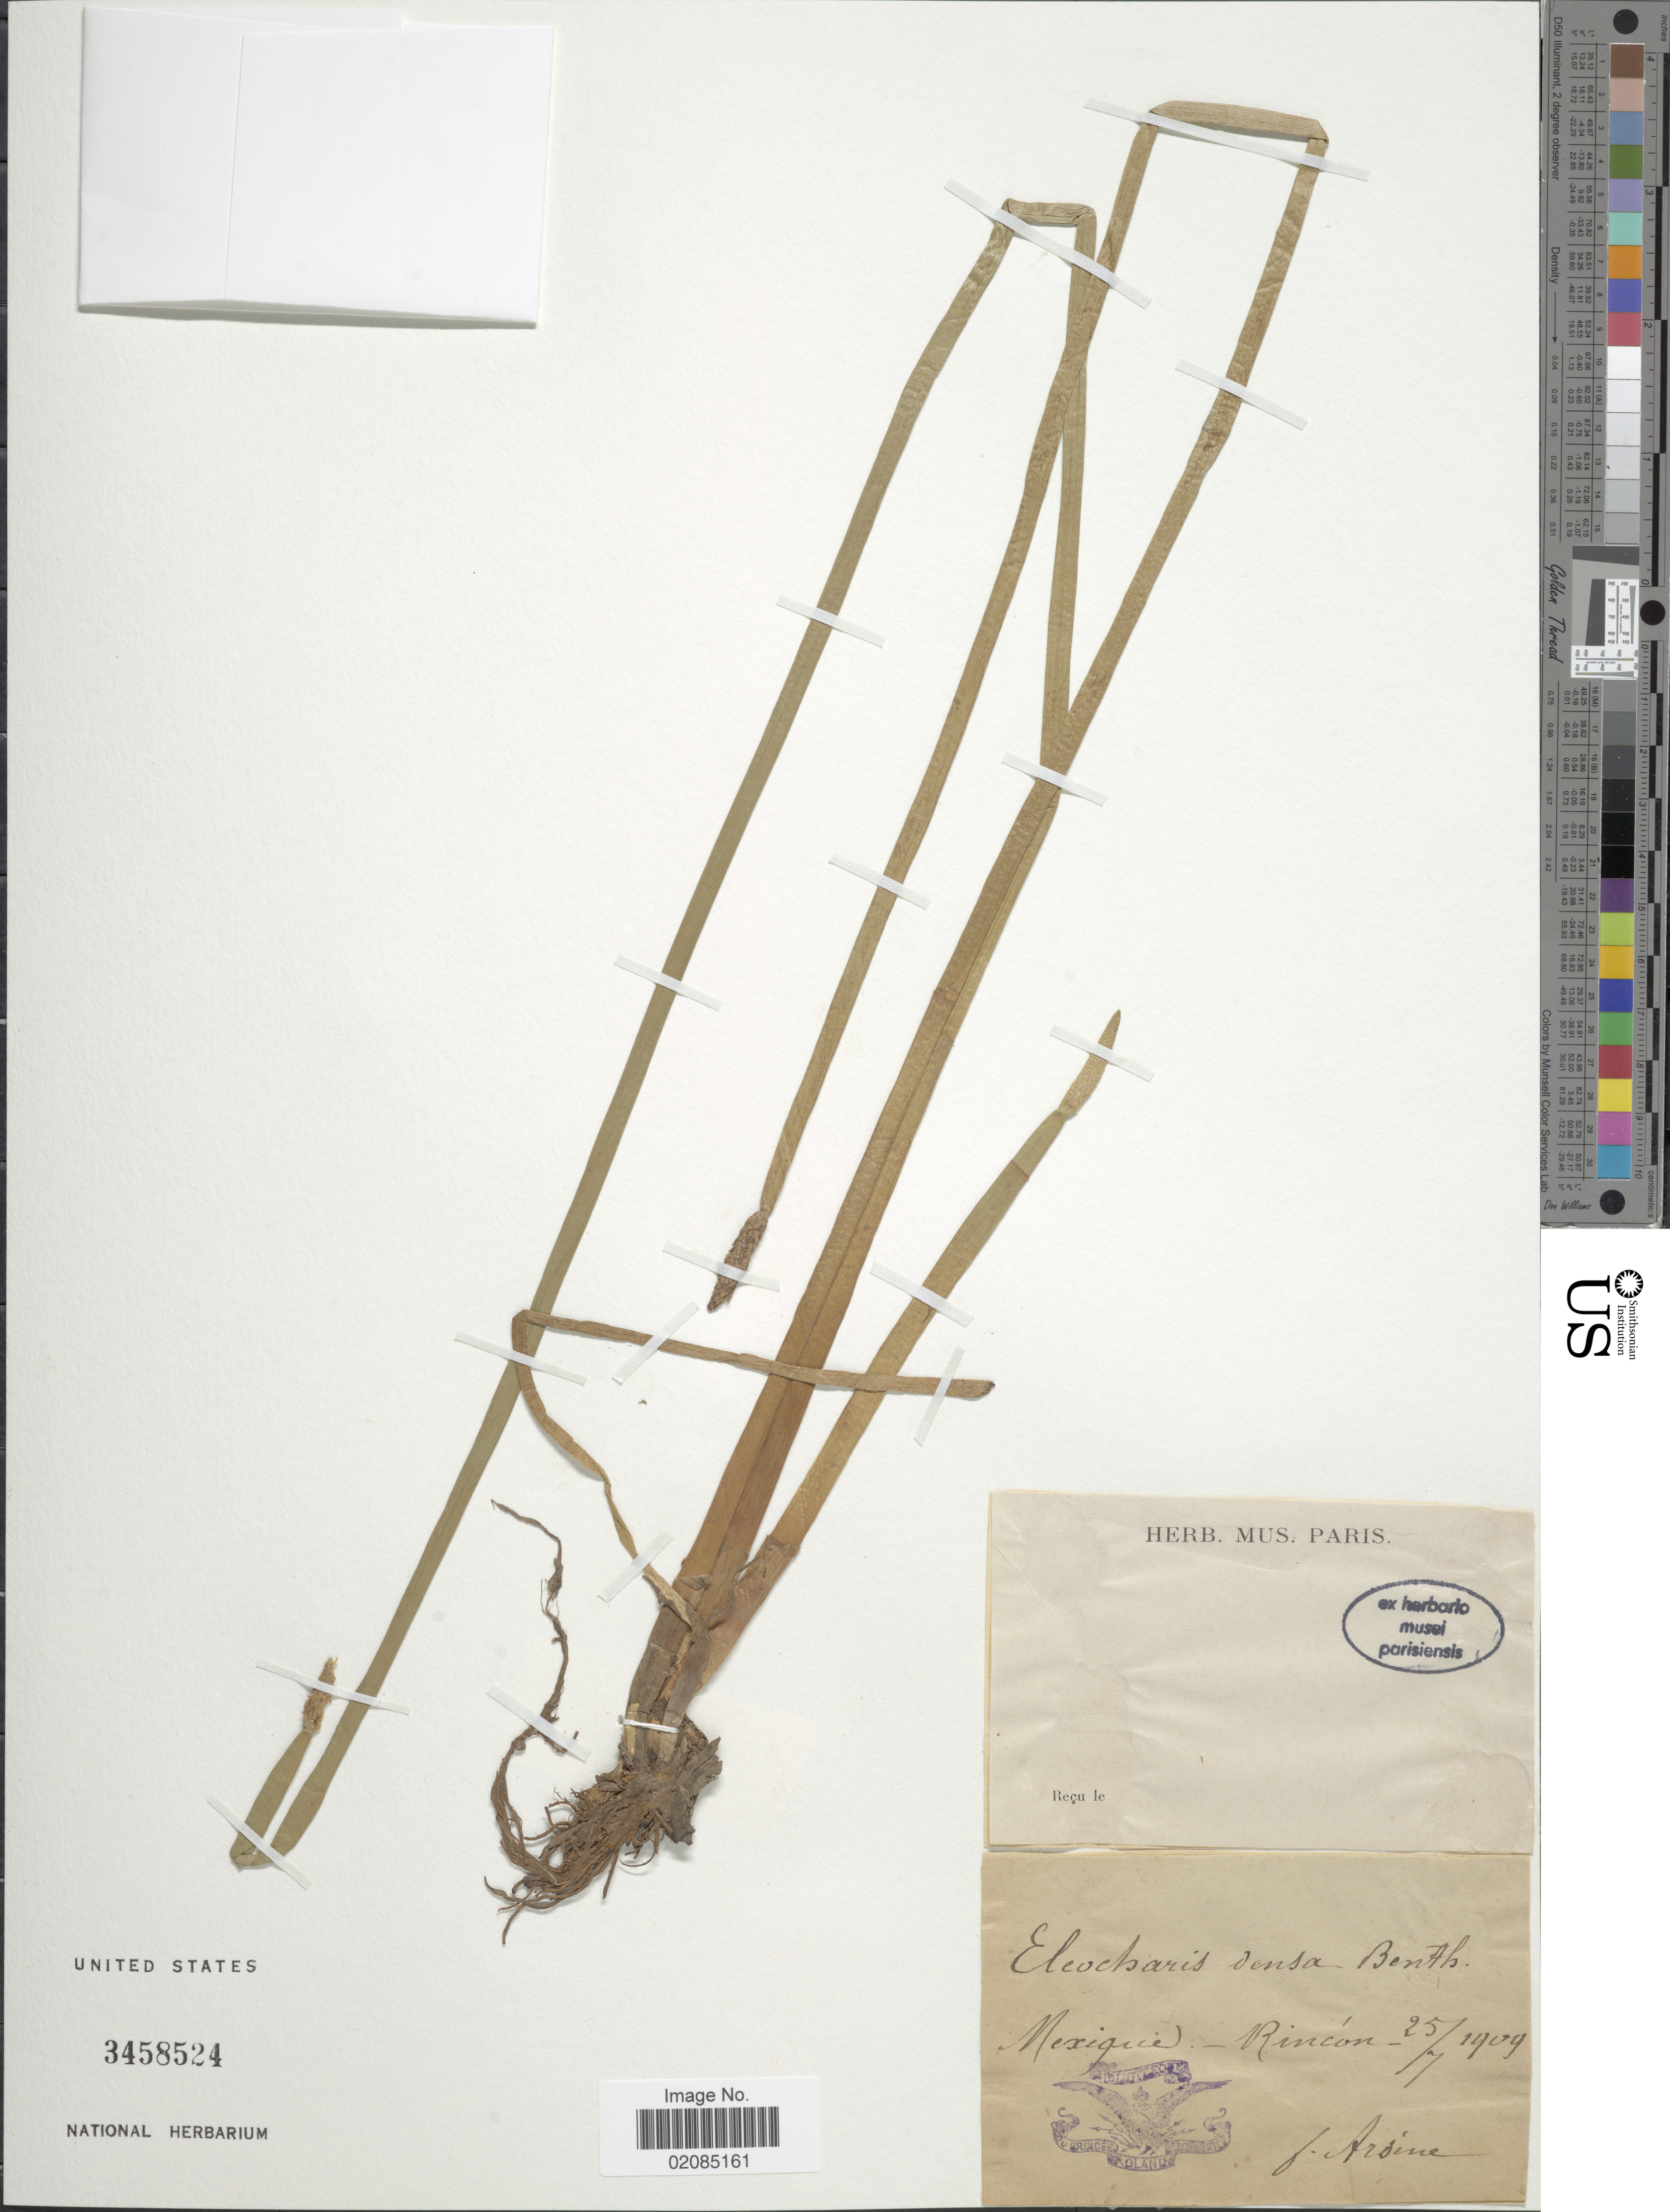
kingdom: Plantae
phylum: Tracheophyta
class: Liliopsida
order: Poales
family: Cyperaceae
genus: Eleocharis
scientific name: Eleocharis densa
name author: Benth.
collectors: F. Arsène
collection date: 1909-07-25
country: Mexico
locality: Mexique-Rincon.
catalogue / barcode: US 3458524